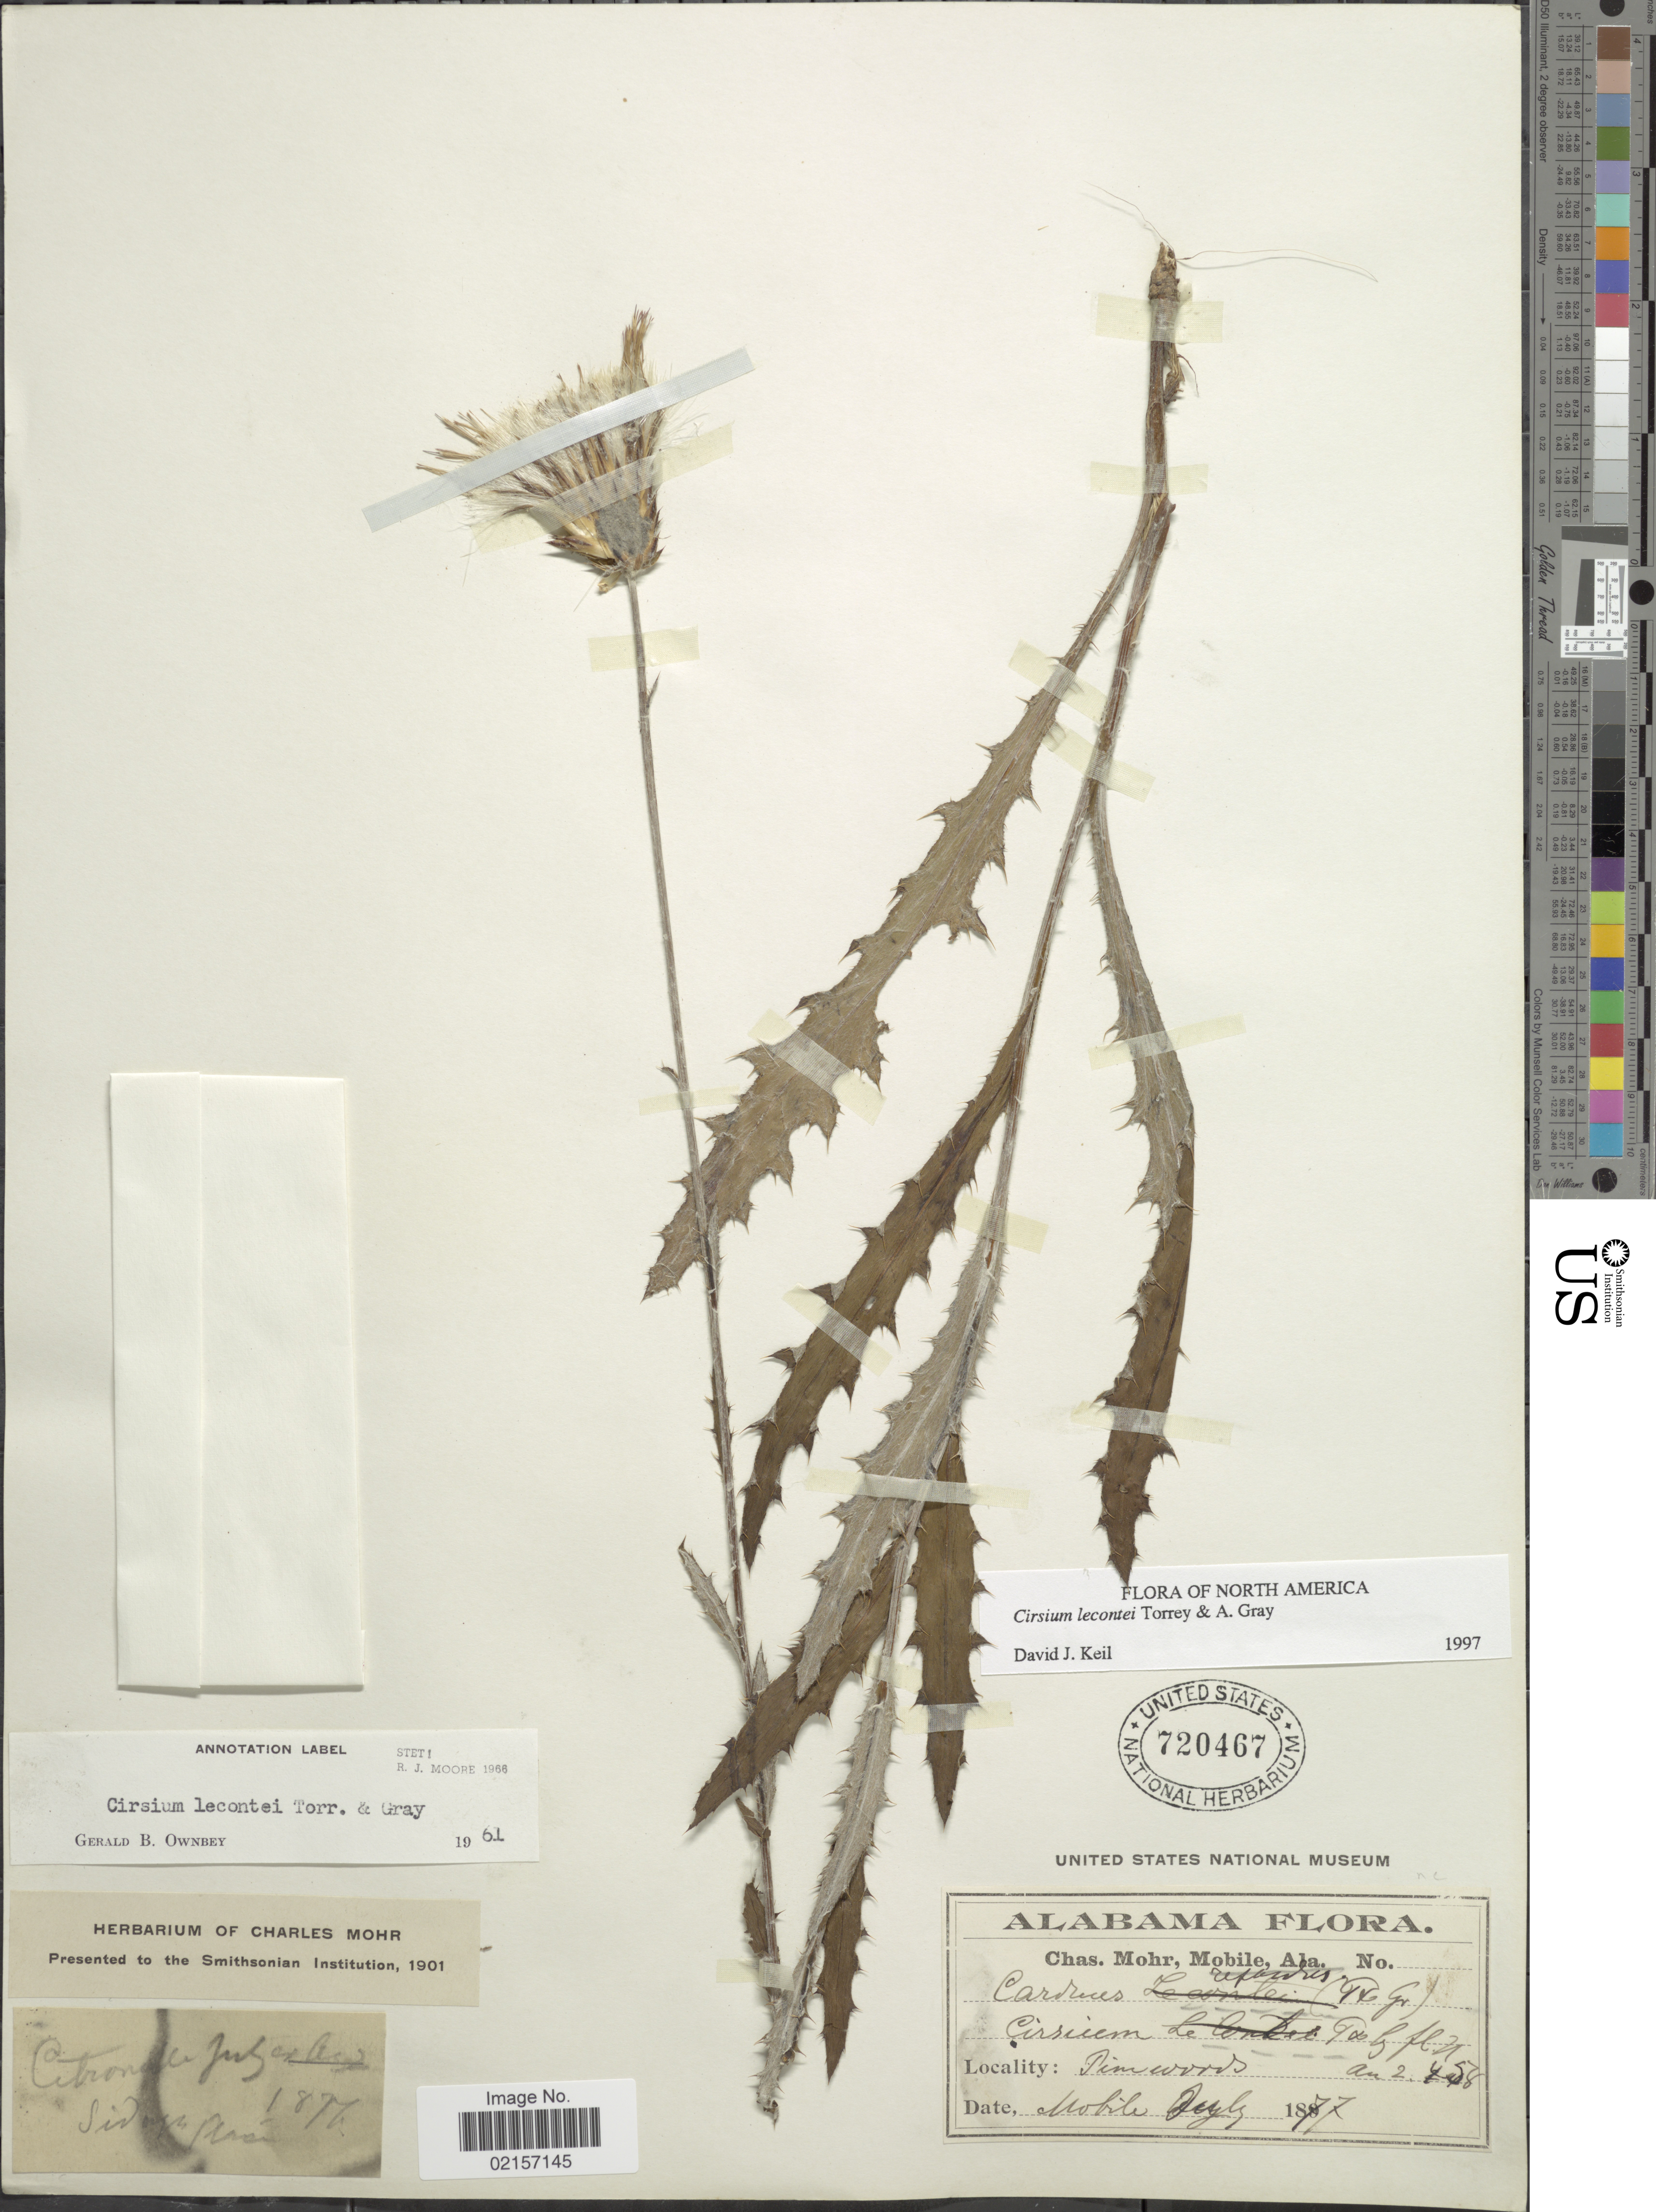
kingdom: Plantae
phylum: Tracheophyta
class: Magnoliopsida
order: Asterales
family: Asteraceae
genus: Cirsium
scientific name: Cirsium lecontei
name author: Torr. & A. Gray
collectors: Mohr, C. T. (herbarium)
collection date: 1877-07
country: United States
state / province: Alaska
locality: Pinewoods, side open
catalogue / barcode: US 720467